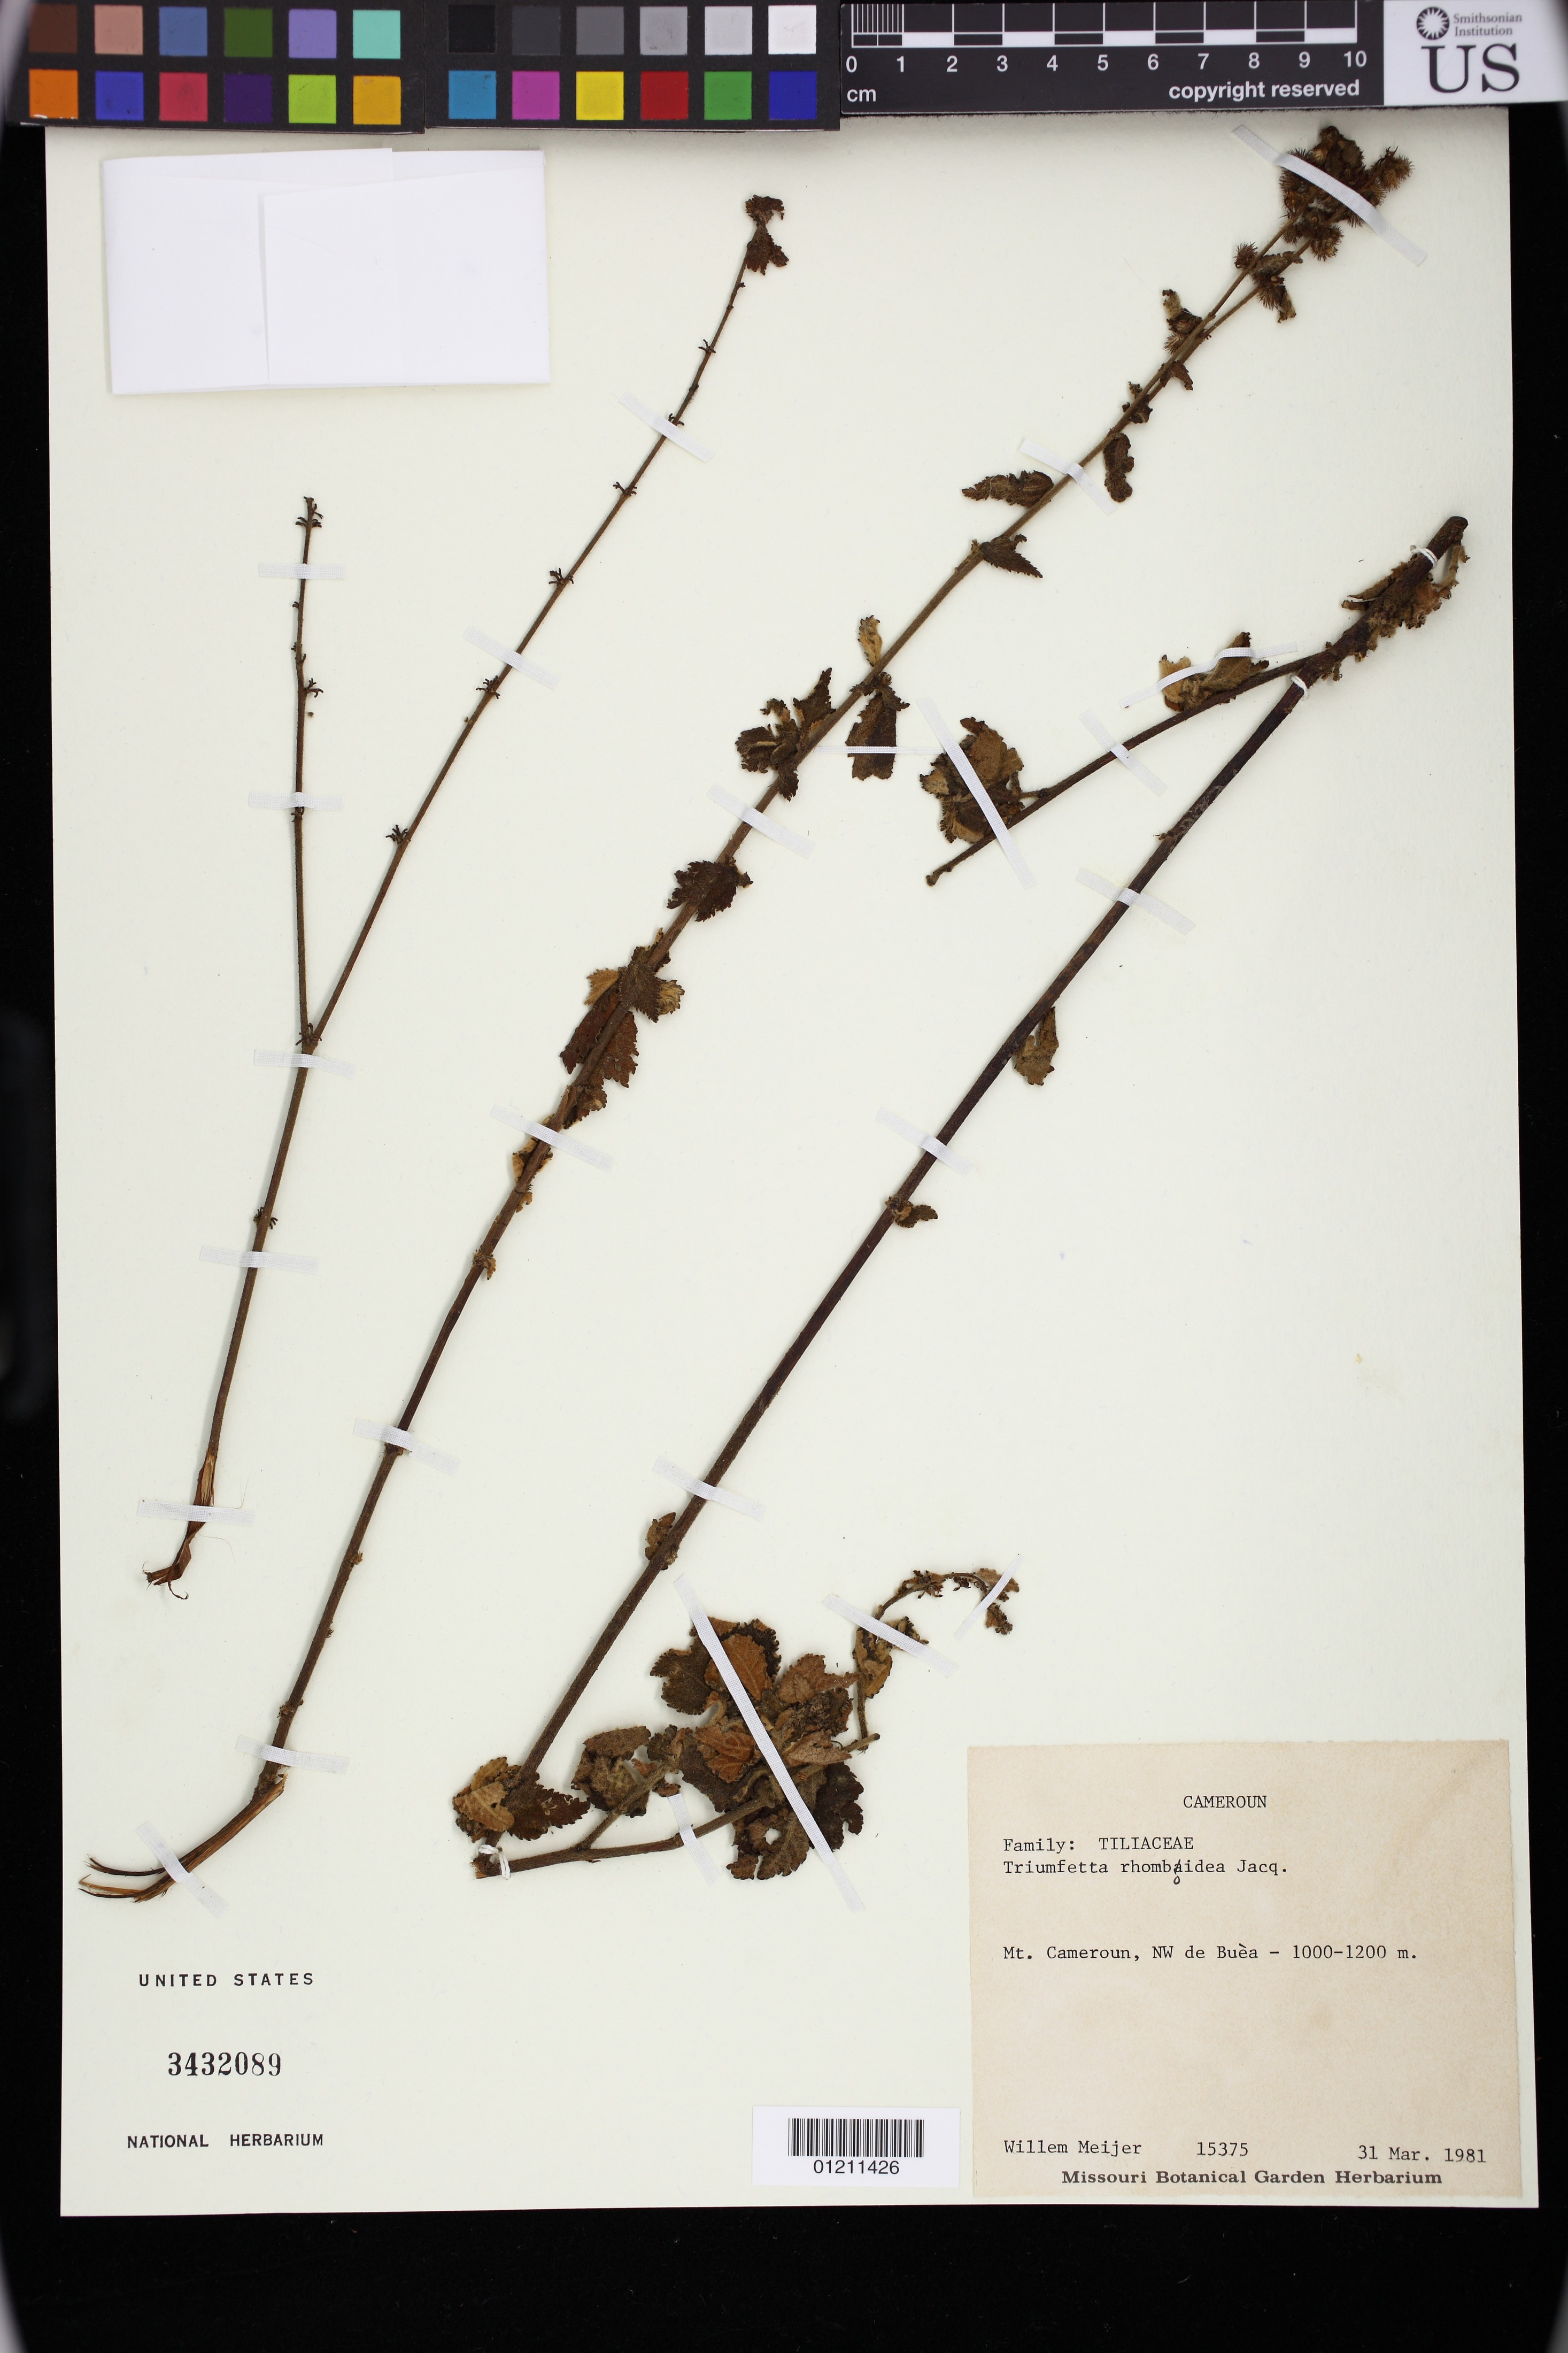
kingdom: Plantae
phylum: Tracheophyta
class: Magnoliopsida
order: Malvales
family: Malvaceae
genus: Triumfetta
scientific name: Triumfetta rhomboidea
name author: Jacq.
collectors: W. Meijer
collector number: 15375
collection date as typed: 31 Mar 1981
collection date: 1981-03-31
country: Cameroon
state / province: Sud-Ouest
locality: Cameroun: Mt. Cameroun, NW de Buèa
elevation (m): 1000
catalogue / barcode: US 3432089